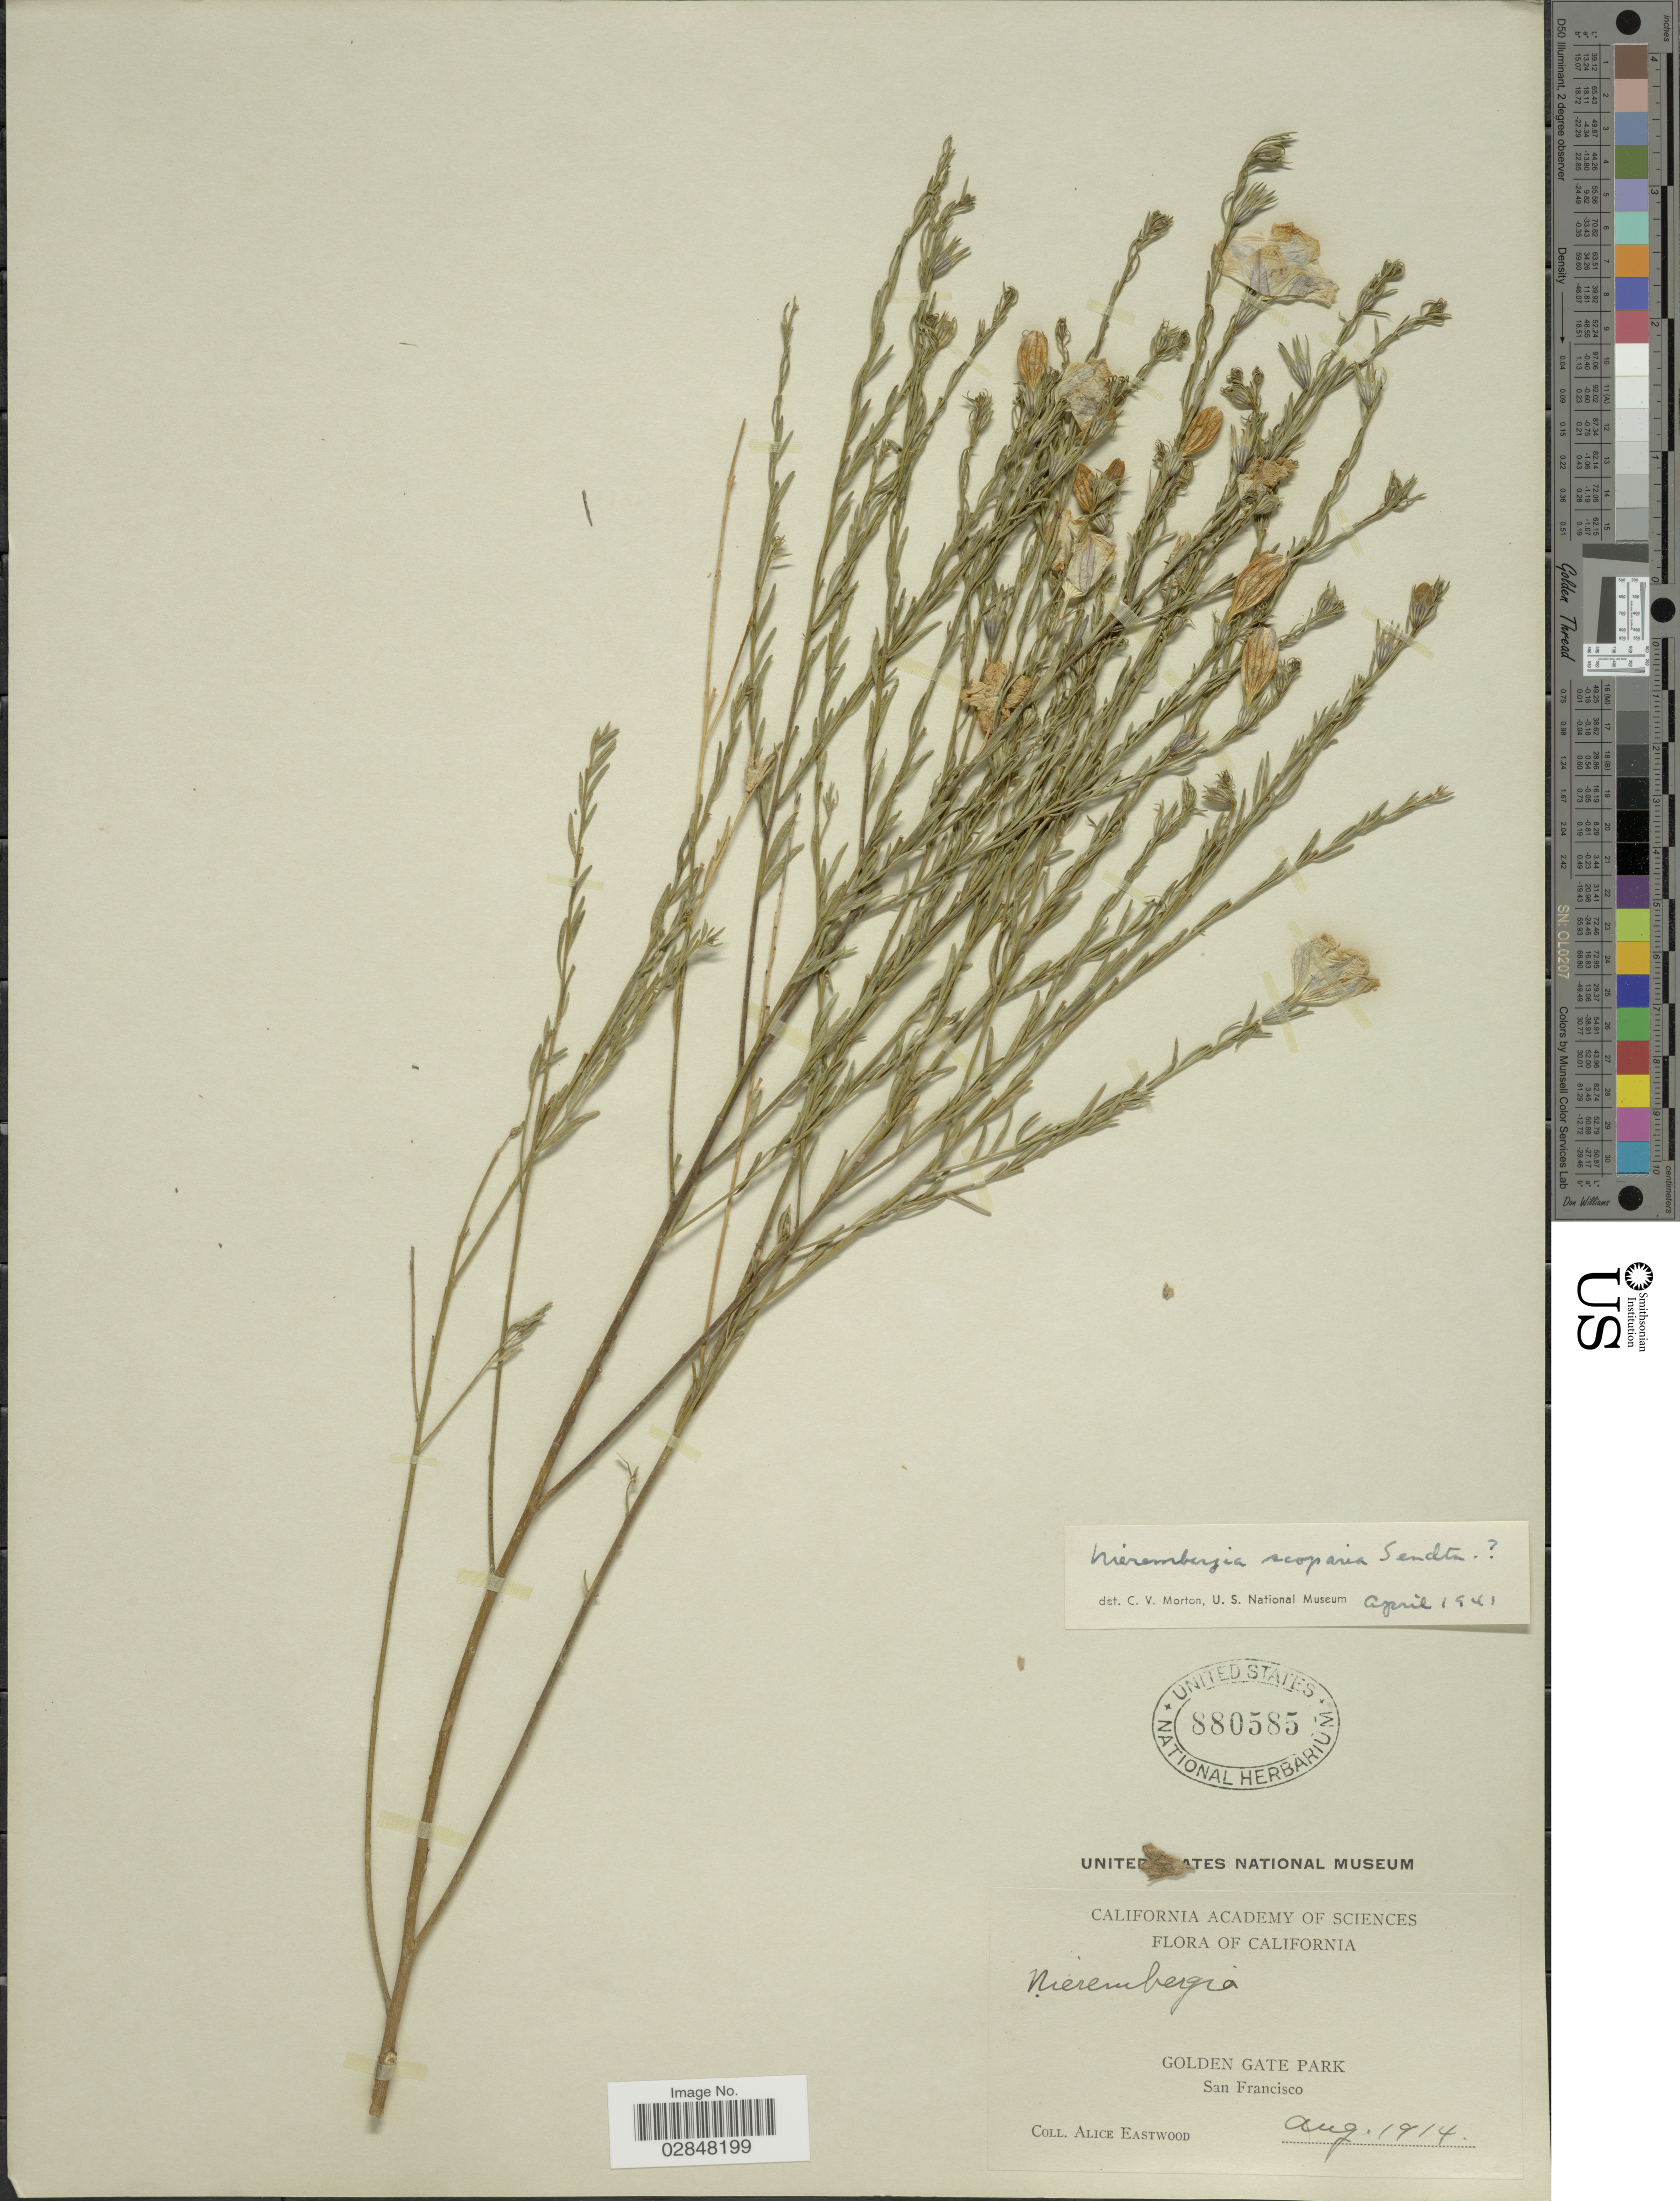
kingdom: Plantae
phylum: Tracheophyta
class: Magnoliopsida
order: Solanales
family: Solanaceae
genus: Hunzikeria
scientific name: Hunzikeria texana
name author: (Torr.) D'Arcy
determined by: Hunziker, A. T.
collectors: A. Eastwood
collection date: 1914-08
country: United States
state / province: California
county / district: San Francisco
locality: Golden State Park. San Francisco.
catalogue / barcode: US 880585